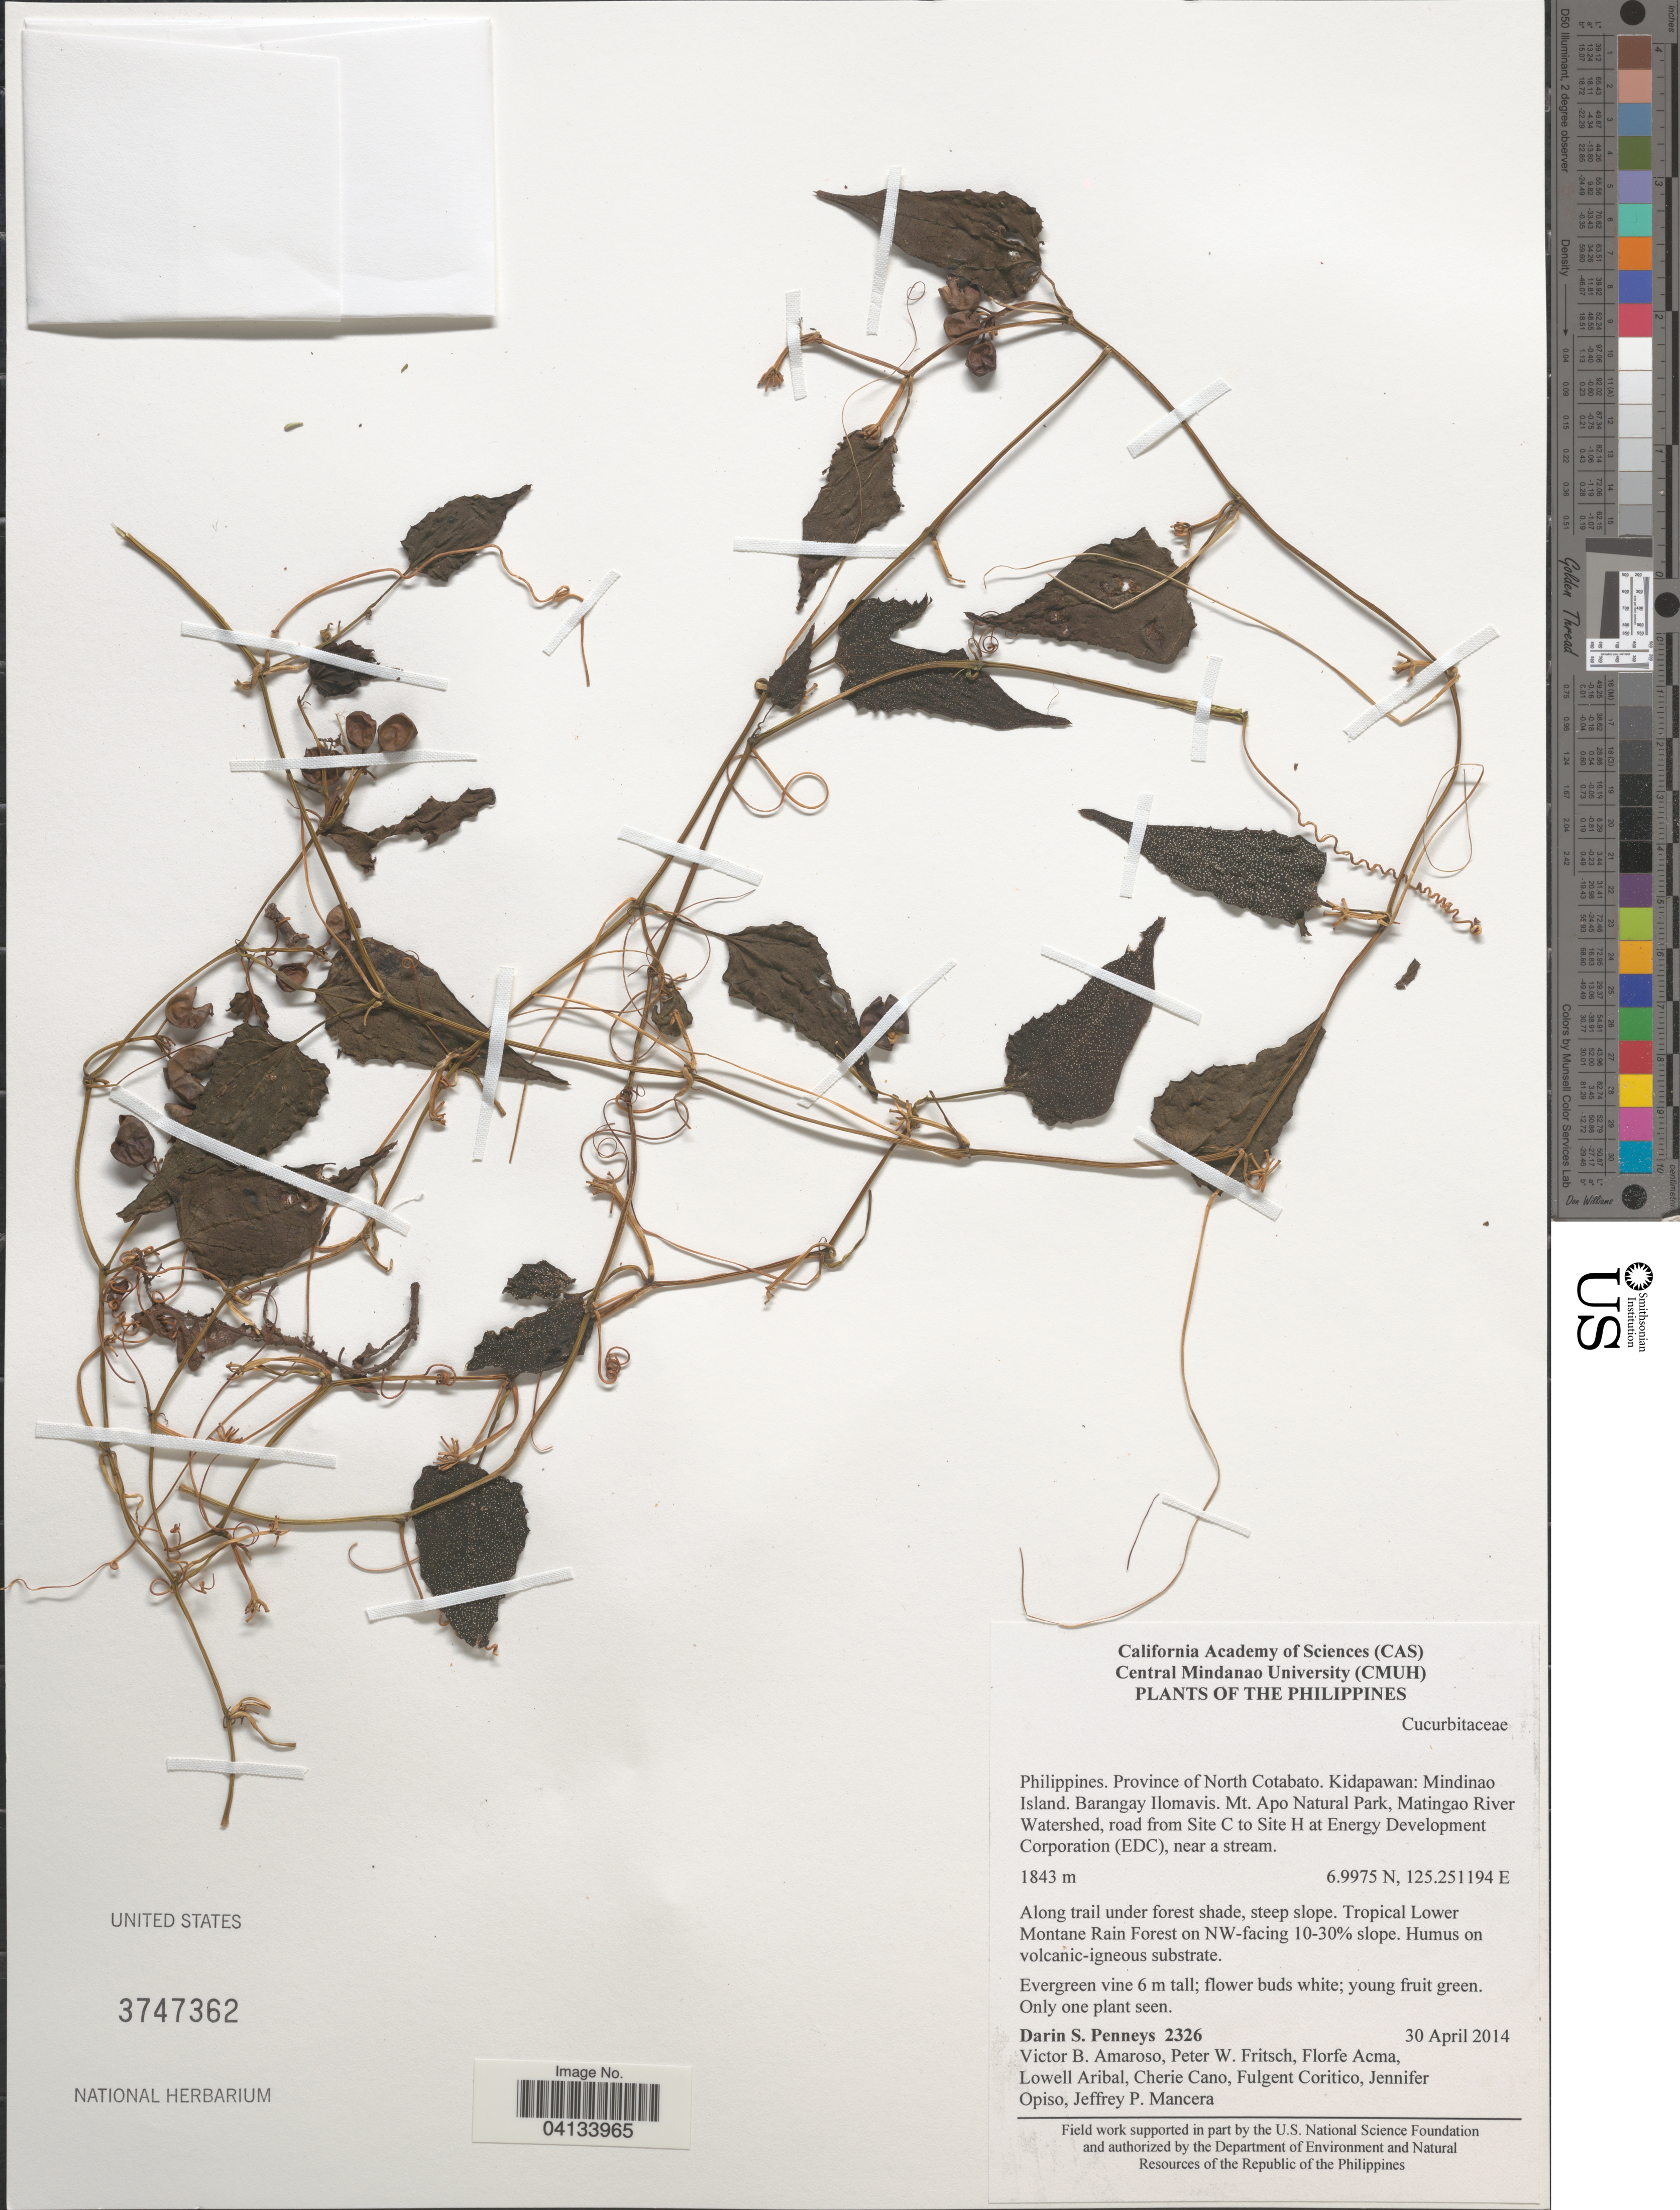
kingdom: Plantae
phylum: Tracheophyta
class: Magnoliopsida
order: Cucurbitales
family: Cucurbitaceae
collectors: D. S. Penneys, V. Amoroso, P. W. Fritsch, F. Acma & et al.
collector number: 2326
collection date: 2014-04-30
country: Philippines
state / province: Soccsksargen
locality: Province of North Cotabato. Kidapawan: Mindinao Island. Barangay Ilomavis. Mt. Apo Natural Park, Matingao River Watershed, road from Site C to Site H at Energy Development Corporation (EDC), near a stream. Tropical Lower Montane Rain Forest on NW-facing 10-30% slope.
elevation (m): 1843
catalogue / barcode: US 3747362